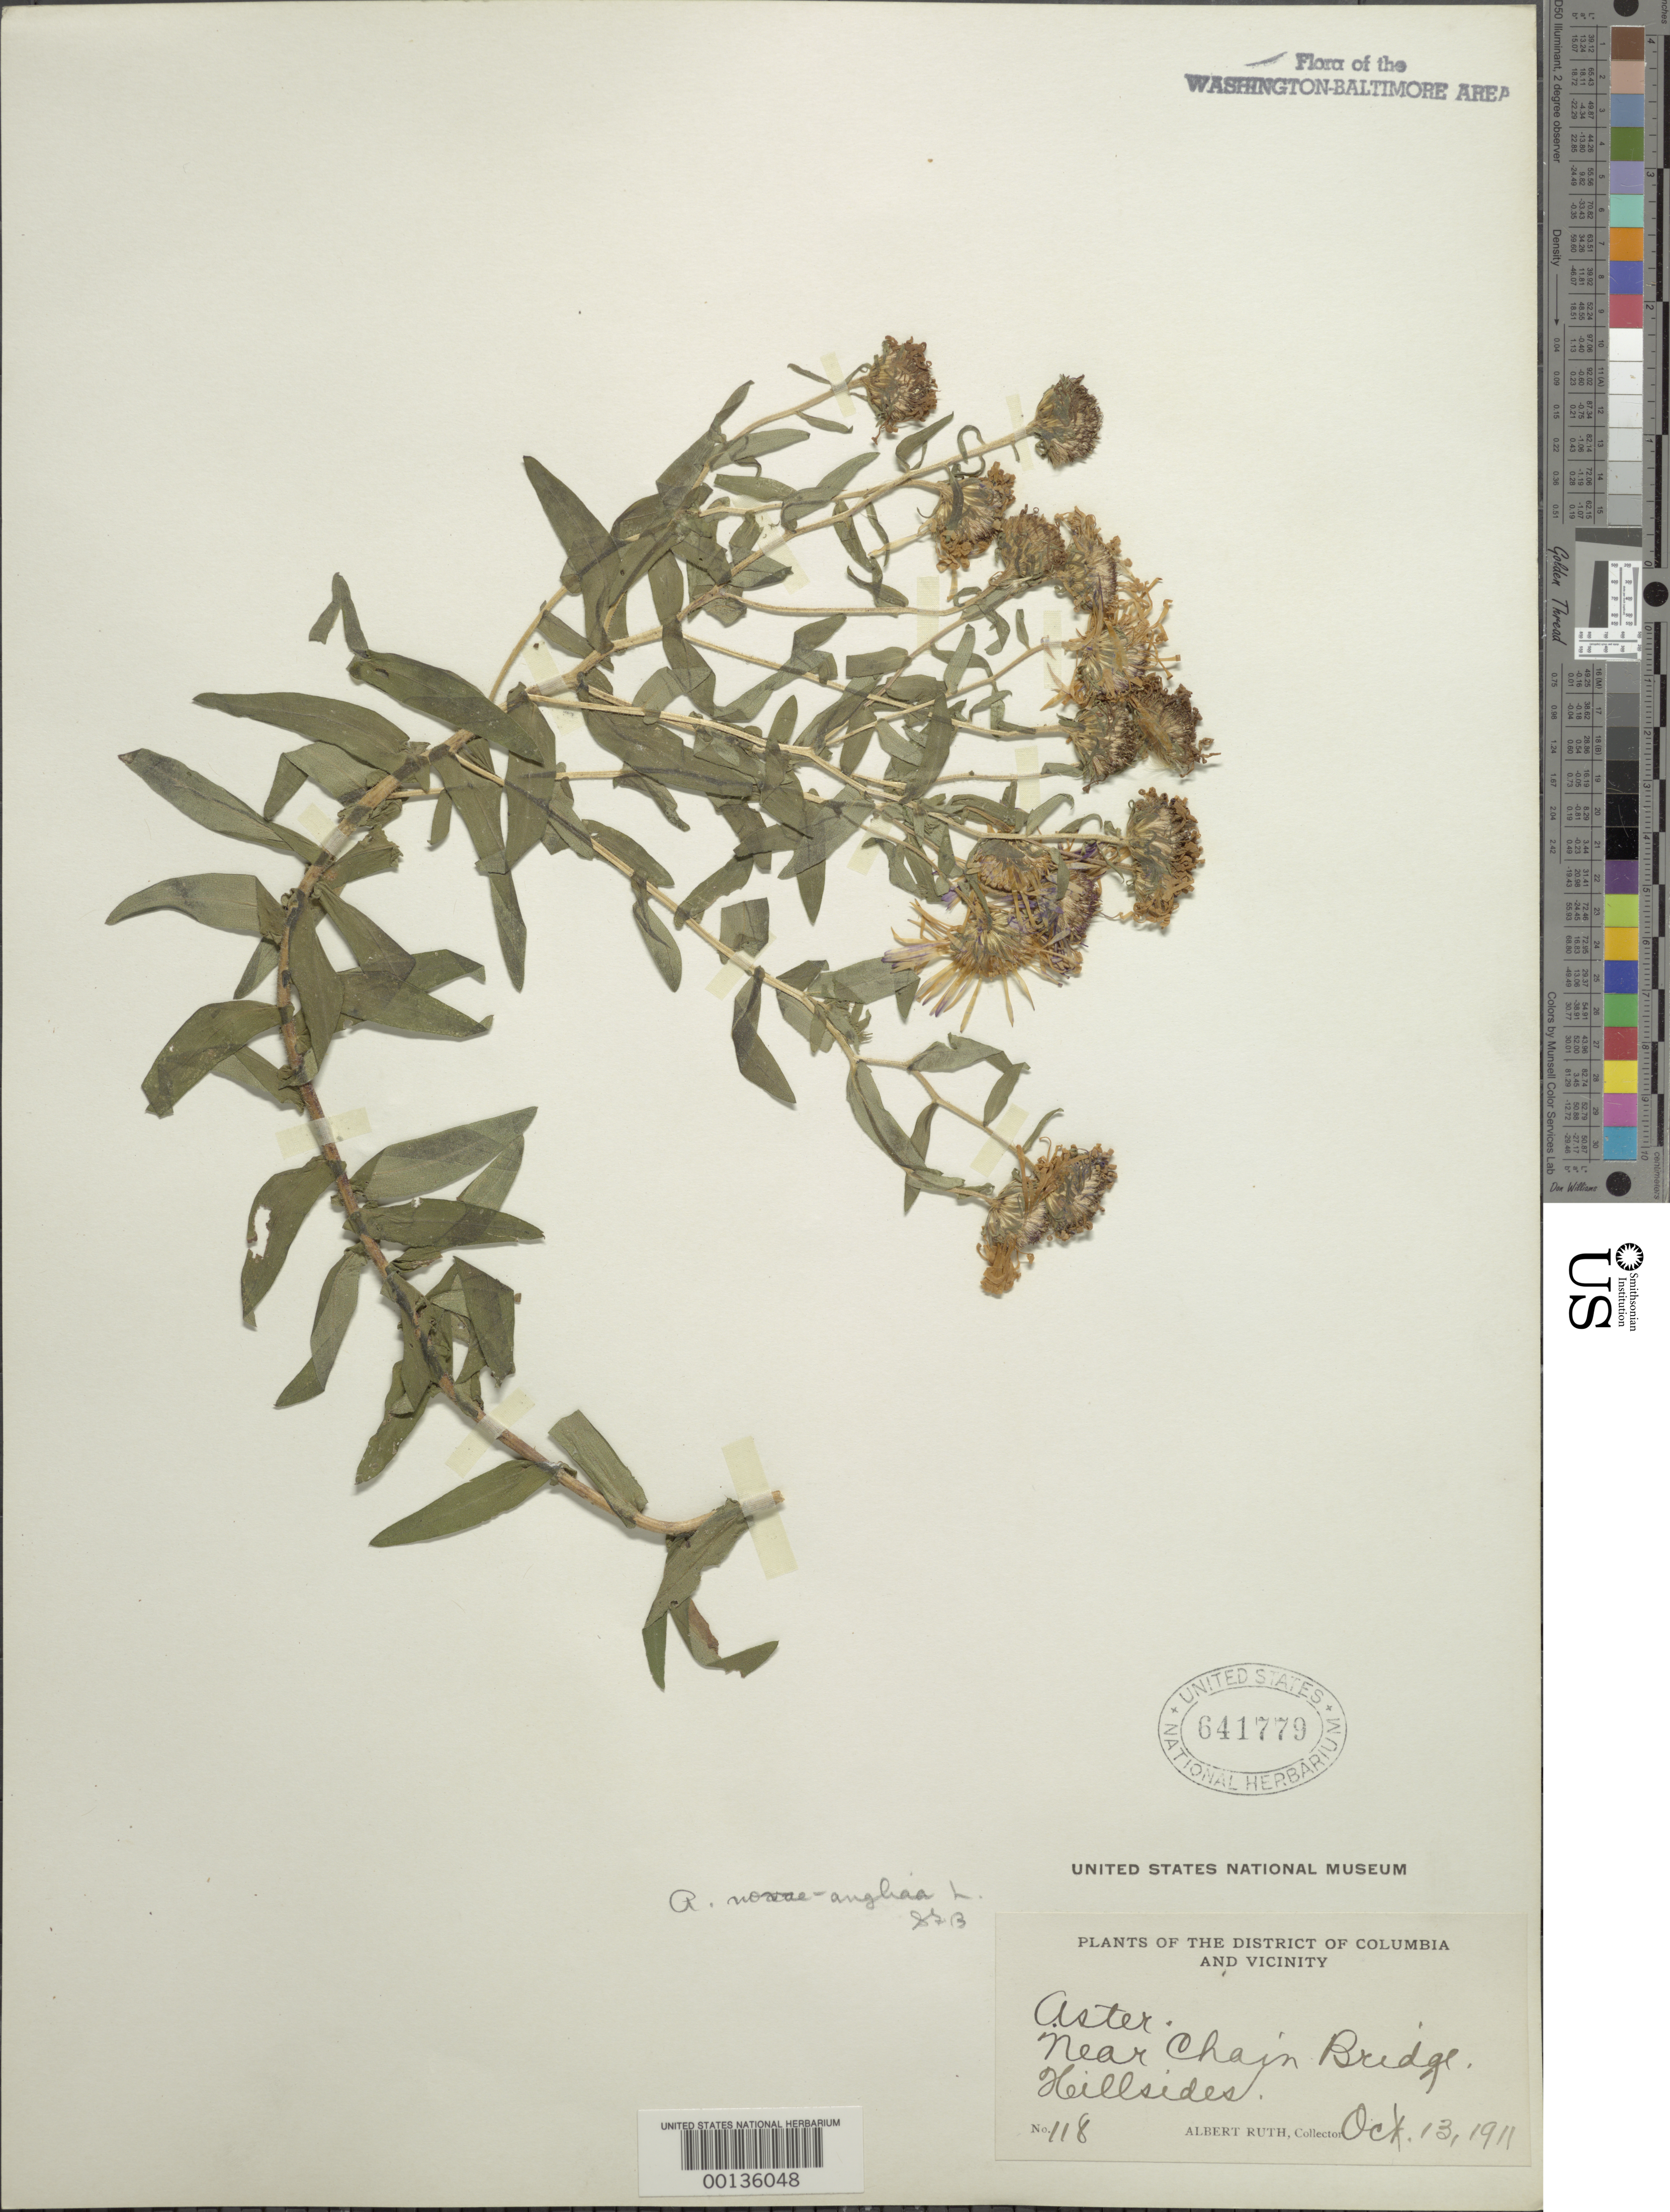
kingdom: Plantae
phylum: Tracheophyta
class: Magnoliopsida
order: Asterales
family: Asteraceae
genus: Symphyotrichum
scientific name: Symphyotrichum novae-angliae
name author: (L.) G.L. Nesom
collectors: A. Ruth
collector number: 118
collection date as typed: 13 Oct 1911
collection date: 1911-10-13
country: United States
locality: Chain Bridge vicinity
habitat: Hillside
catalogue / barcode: US 641779